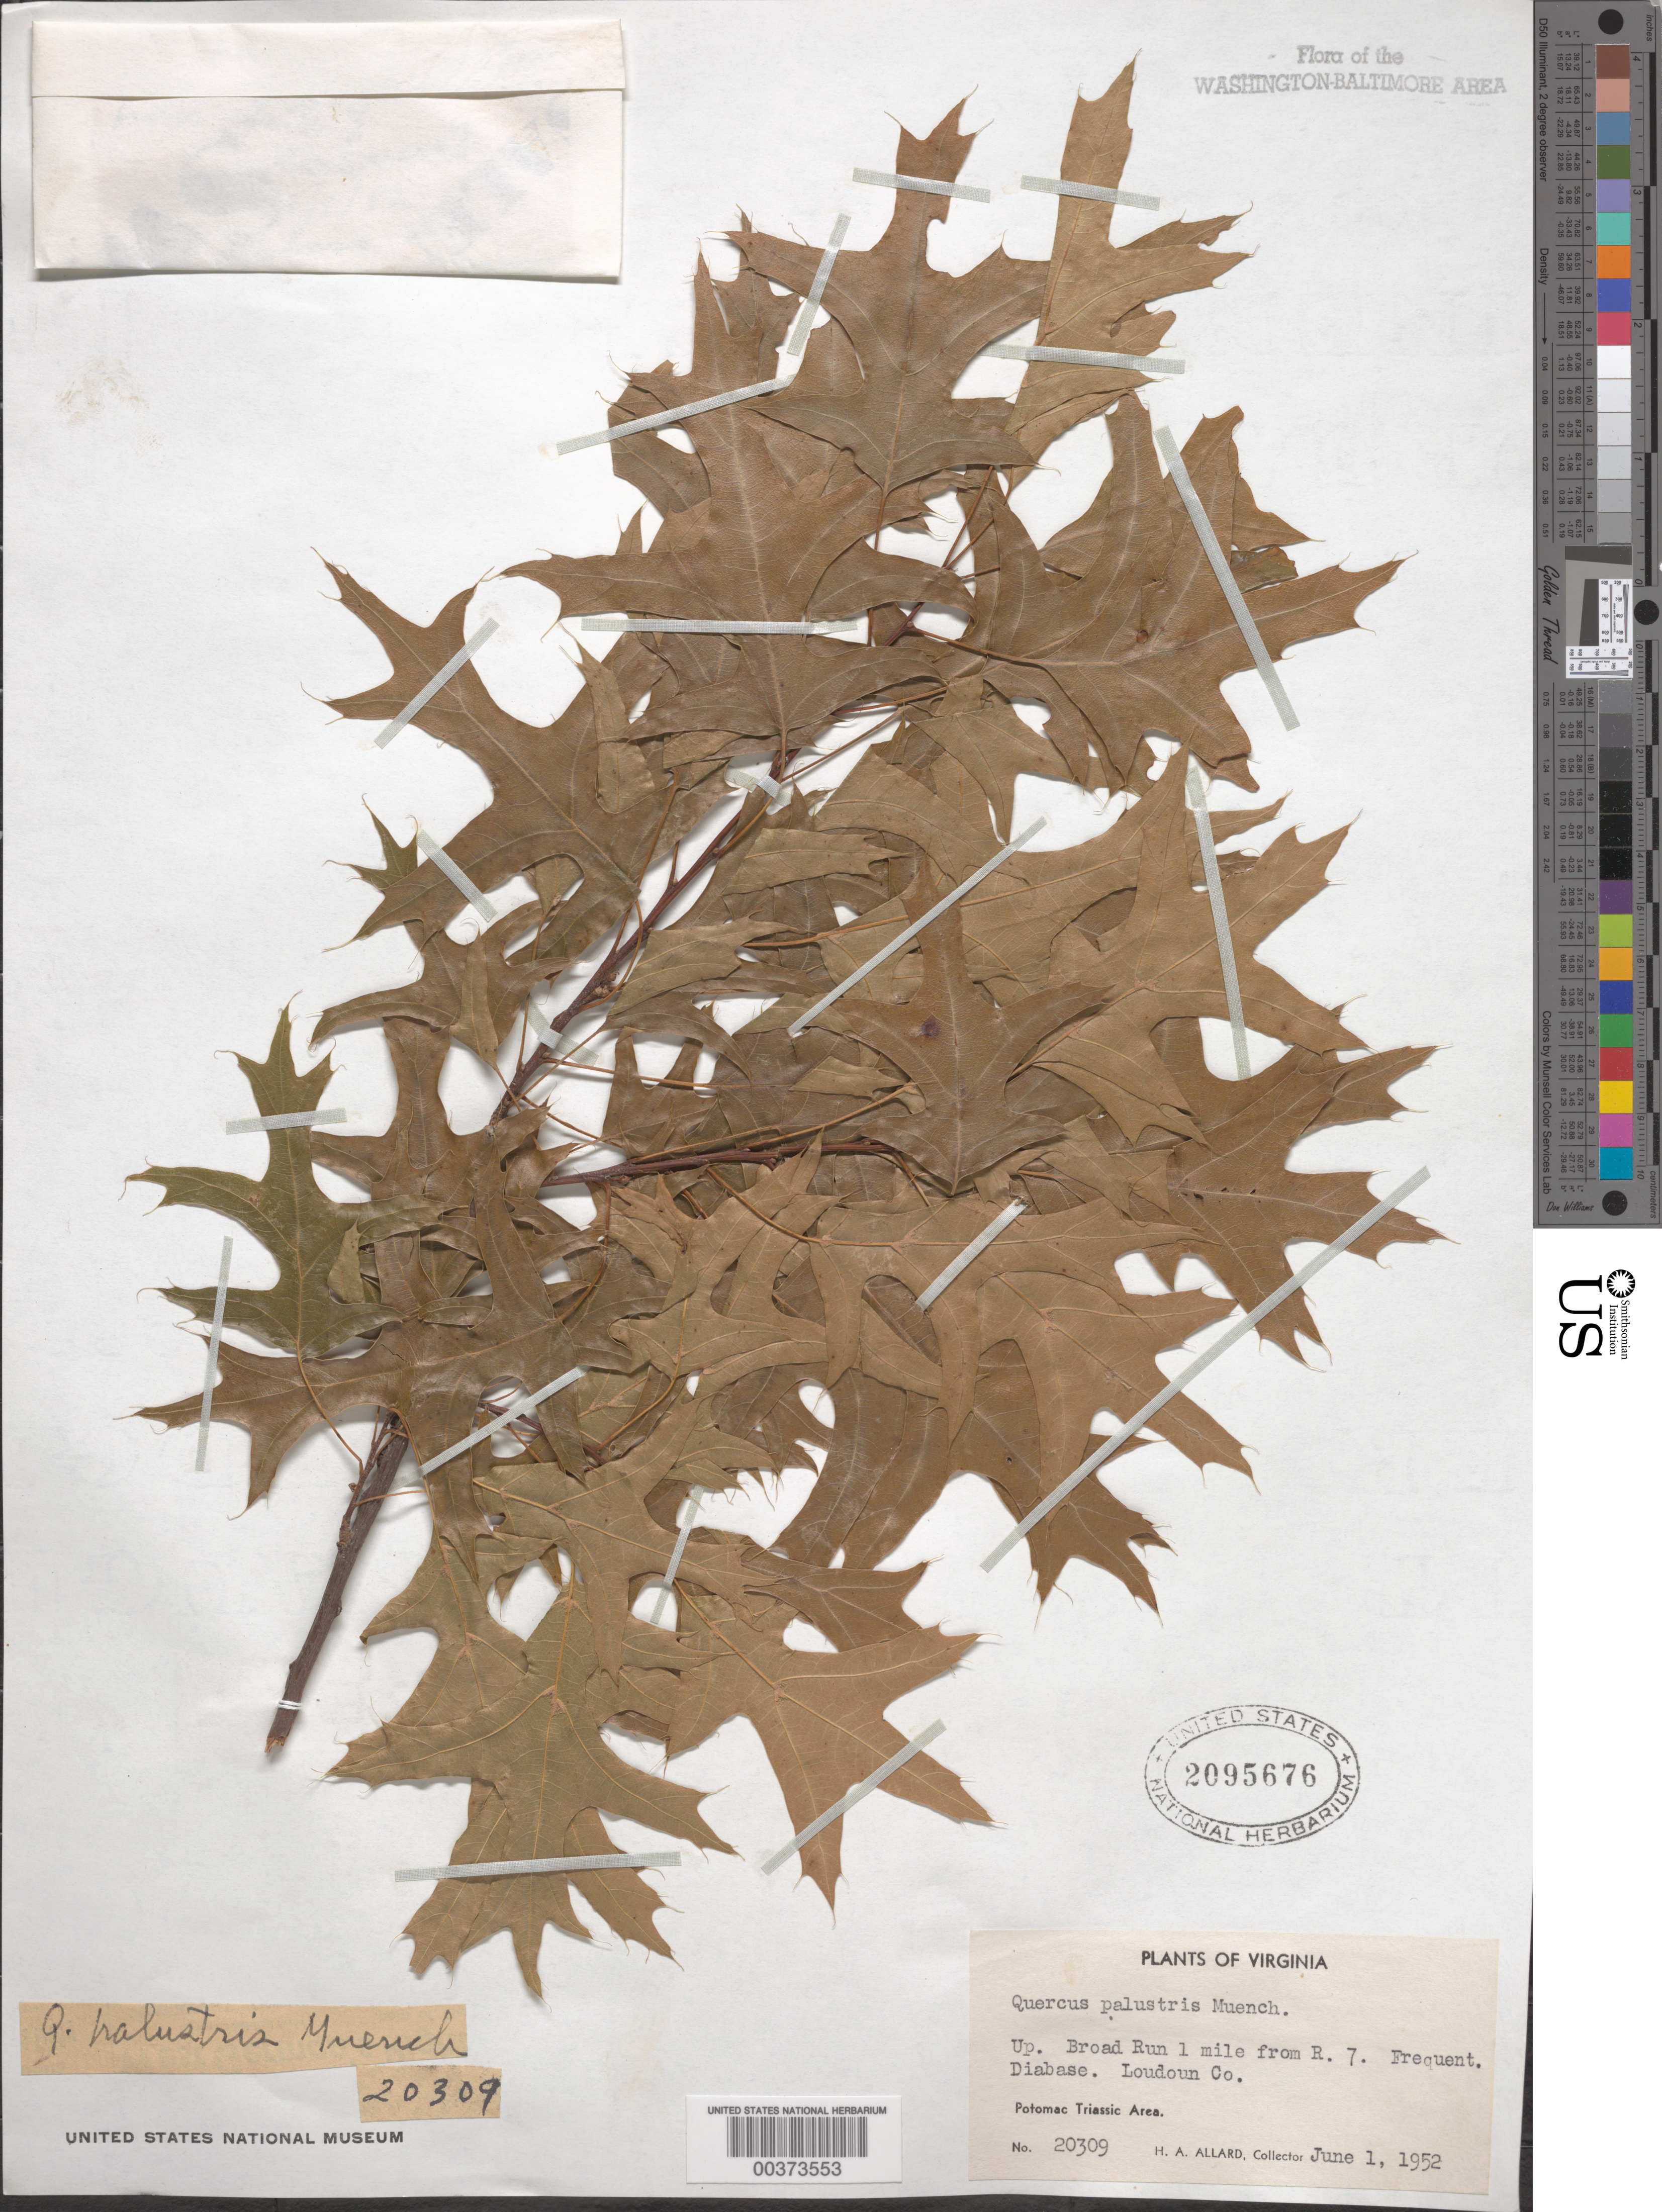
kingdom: Plantae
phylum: Tracheophyta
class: Magnoliopsida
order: Fagales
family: Fagaceae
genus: Quercus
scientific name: Quercus palustris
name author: Münchh.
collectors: H. A. Allard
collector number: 20309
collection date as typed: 01 Jun 1952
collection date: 1952-06-01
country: United States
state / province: Virginia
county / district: Loudoun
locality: Upstream from Route 7 on Broad Run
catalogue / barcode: US 2095676